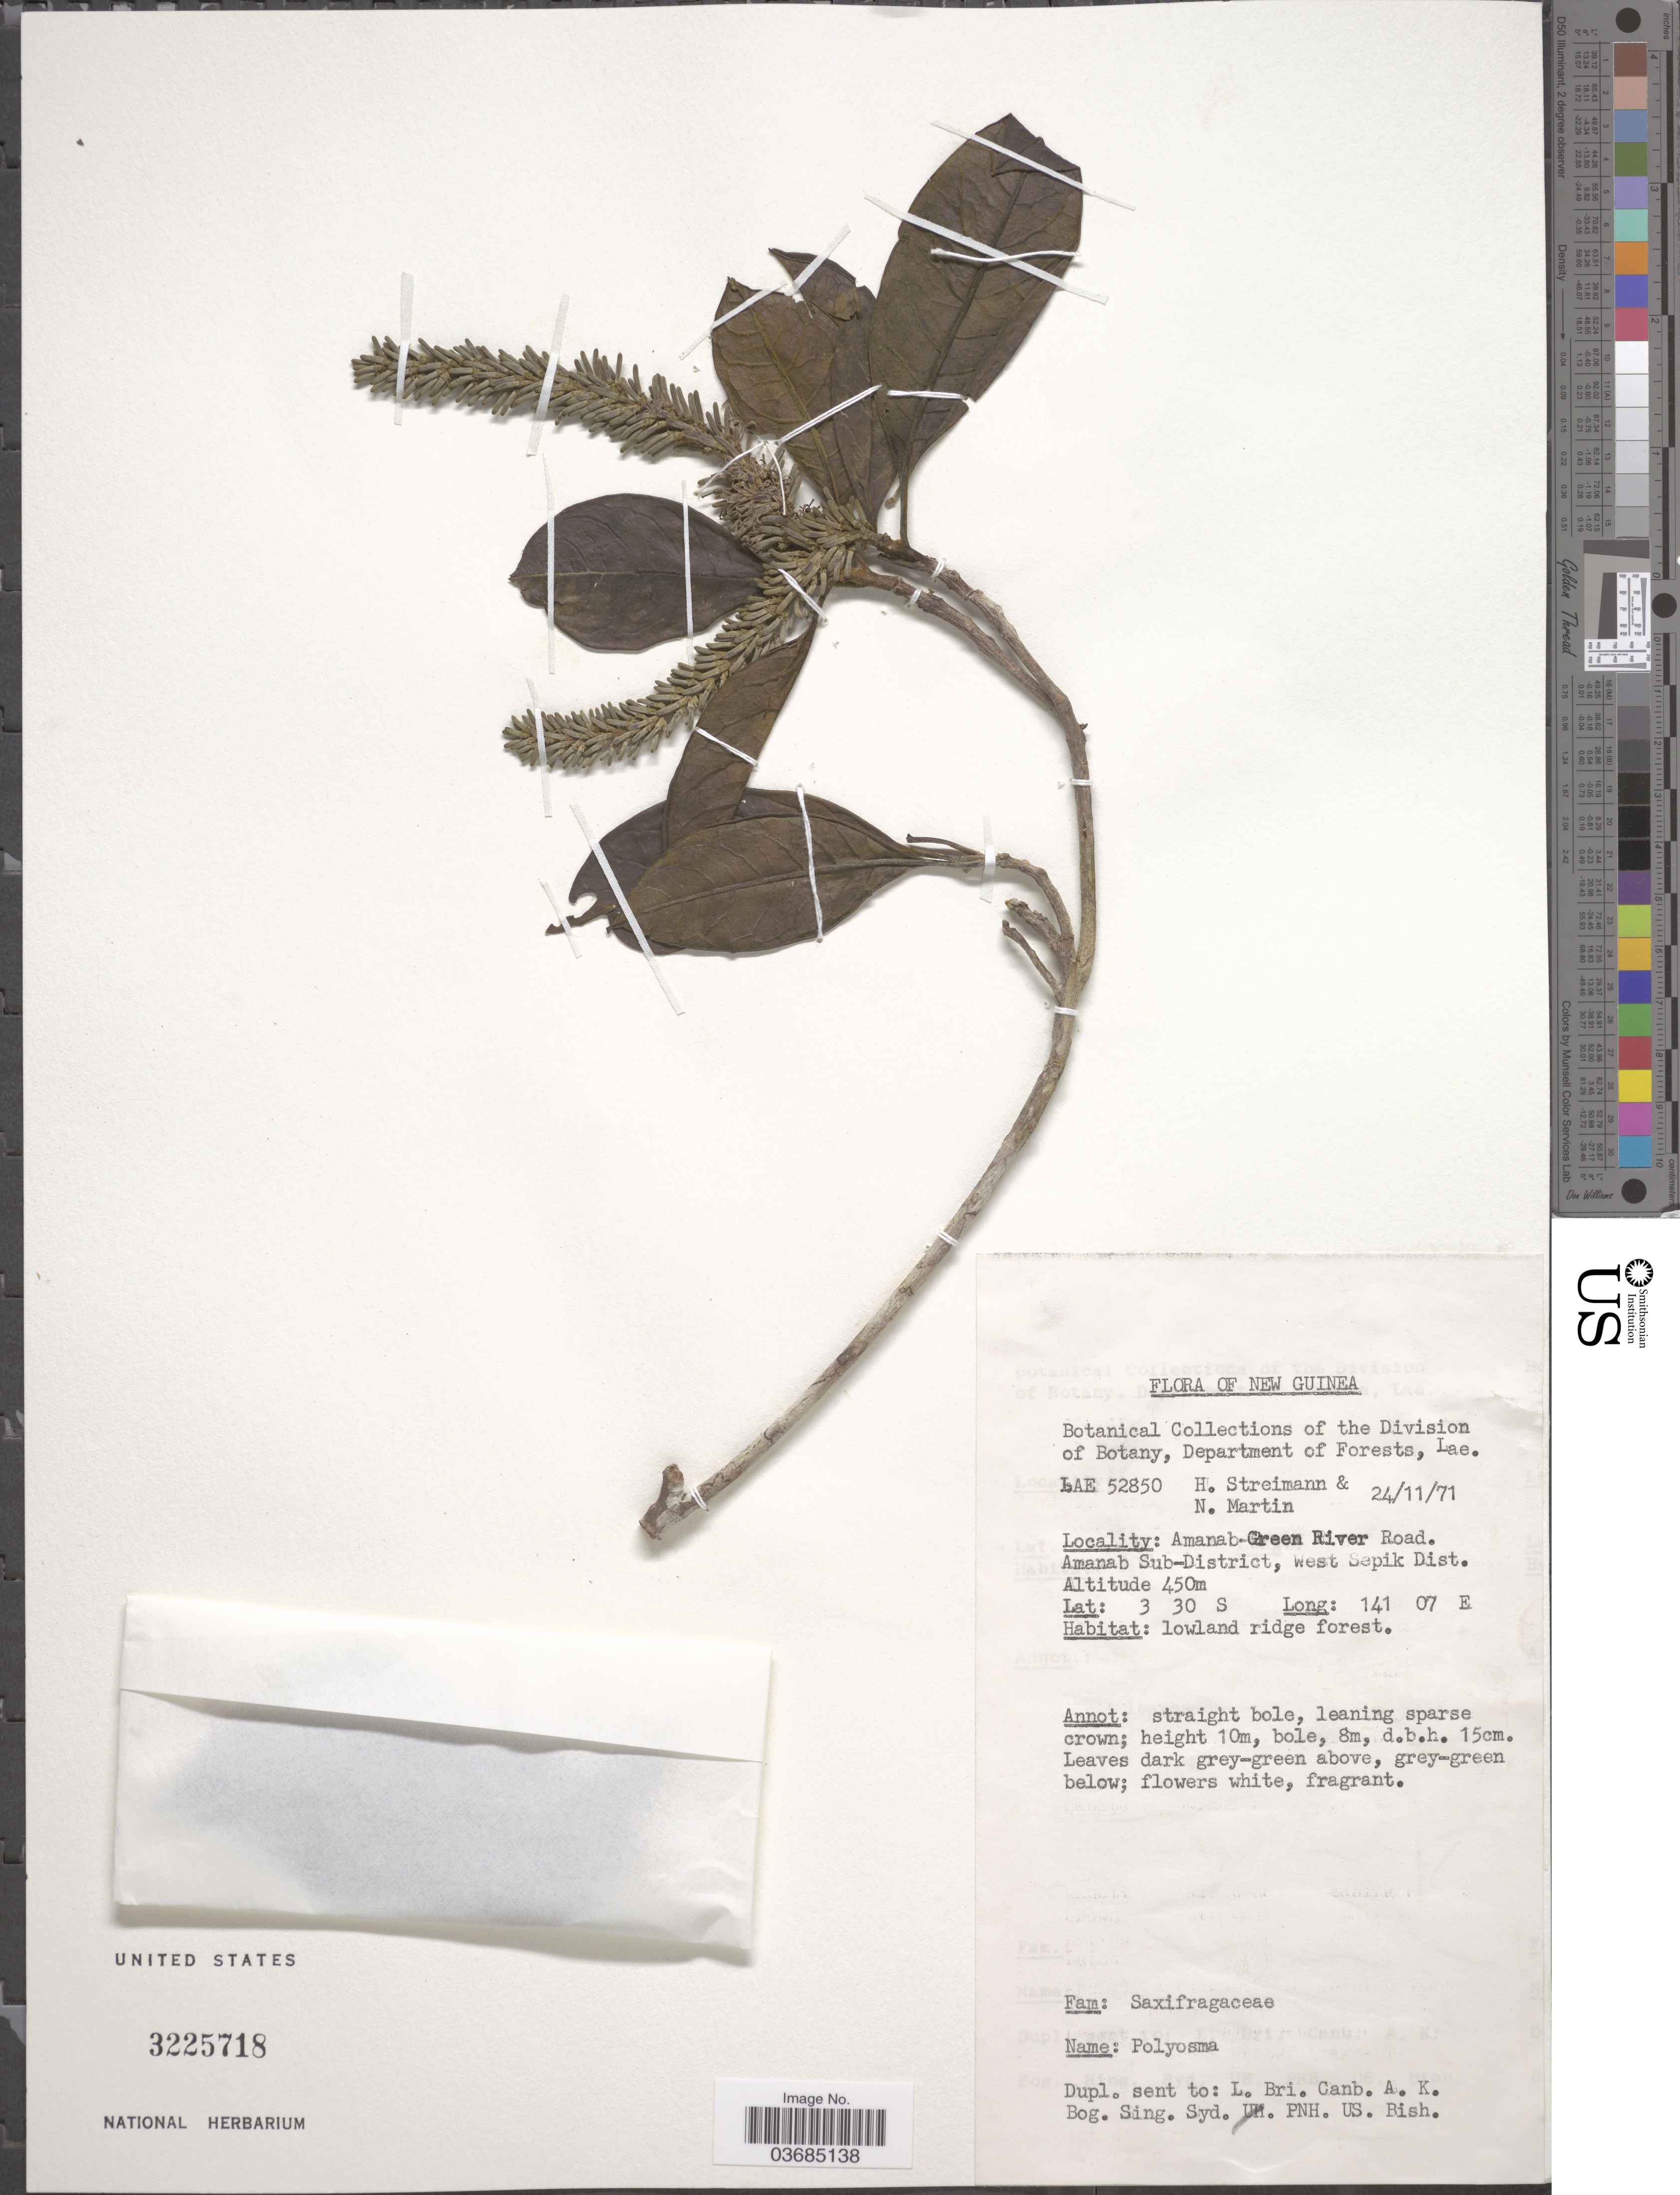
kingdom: Plantae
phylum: Tracheophyta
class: Magnoliopsida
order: Escalloniales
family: Escalloniaceae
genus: Polyosma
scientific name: Polyosma sp.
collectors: H. Streimann & N. Martin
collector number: LAE 52850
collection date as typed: Transcribed d/m/y: 24/11/71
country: Papua New Guinea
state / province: Sandaun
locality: New Guinea. Amanab-Green River Road. Amanab Sub-District, west Sepik Dist. Lowland ridge forest.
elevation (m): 450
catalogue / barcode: US 3225718